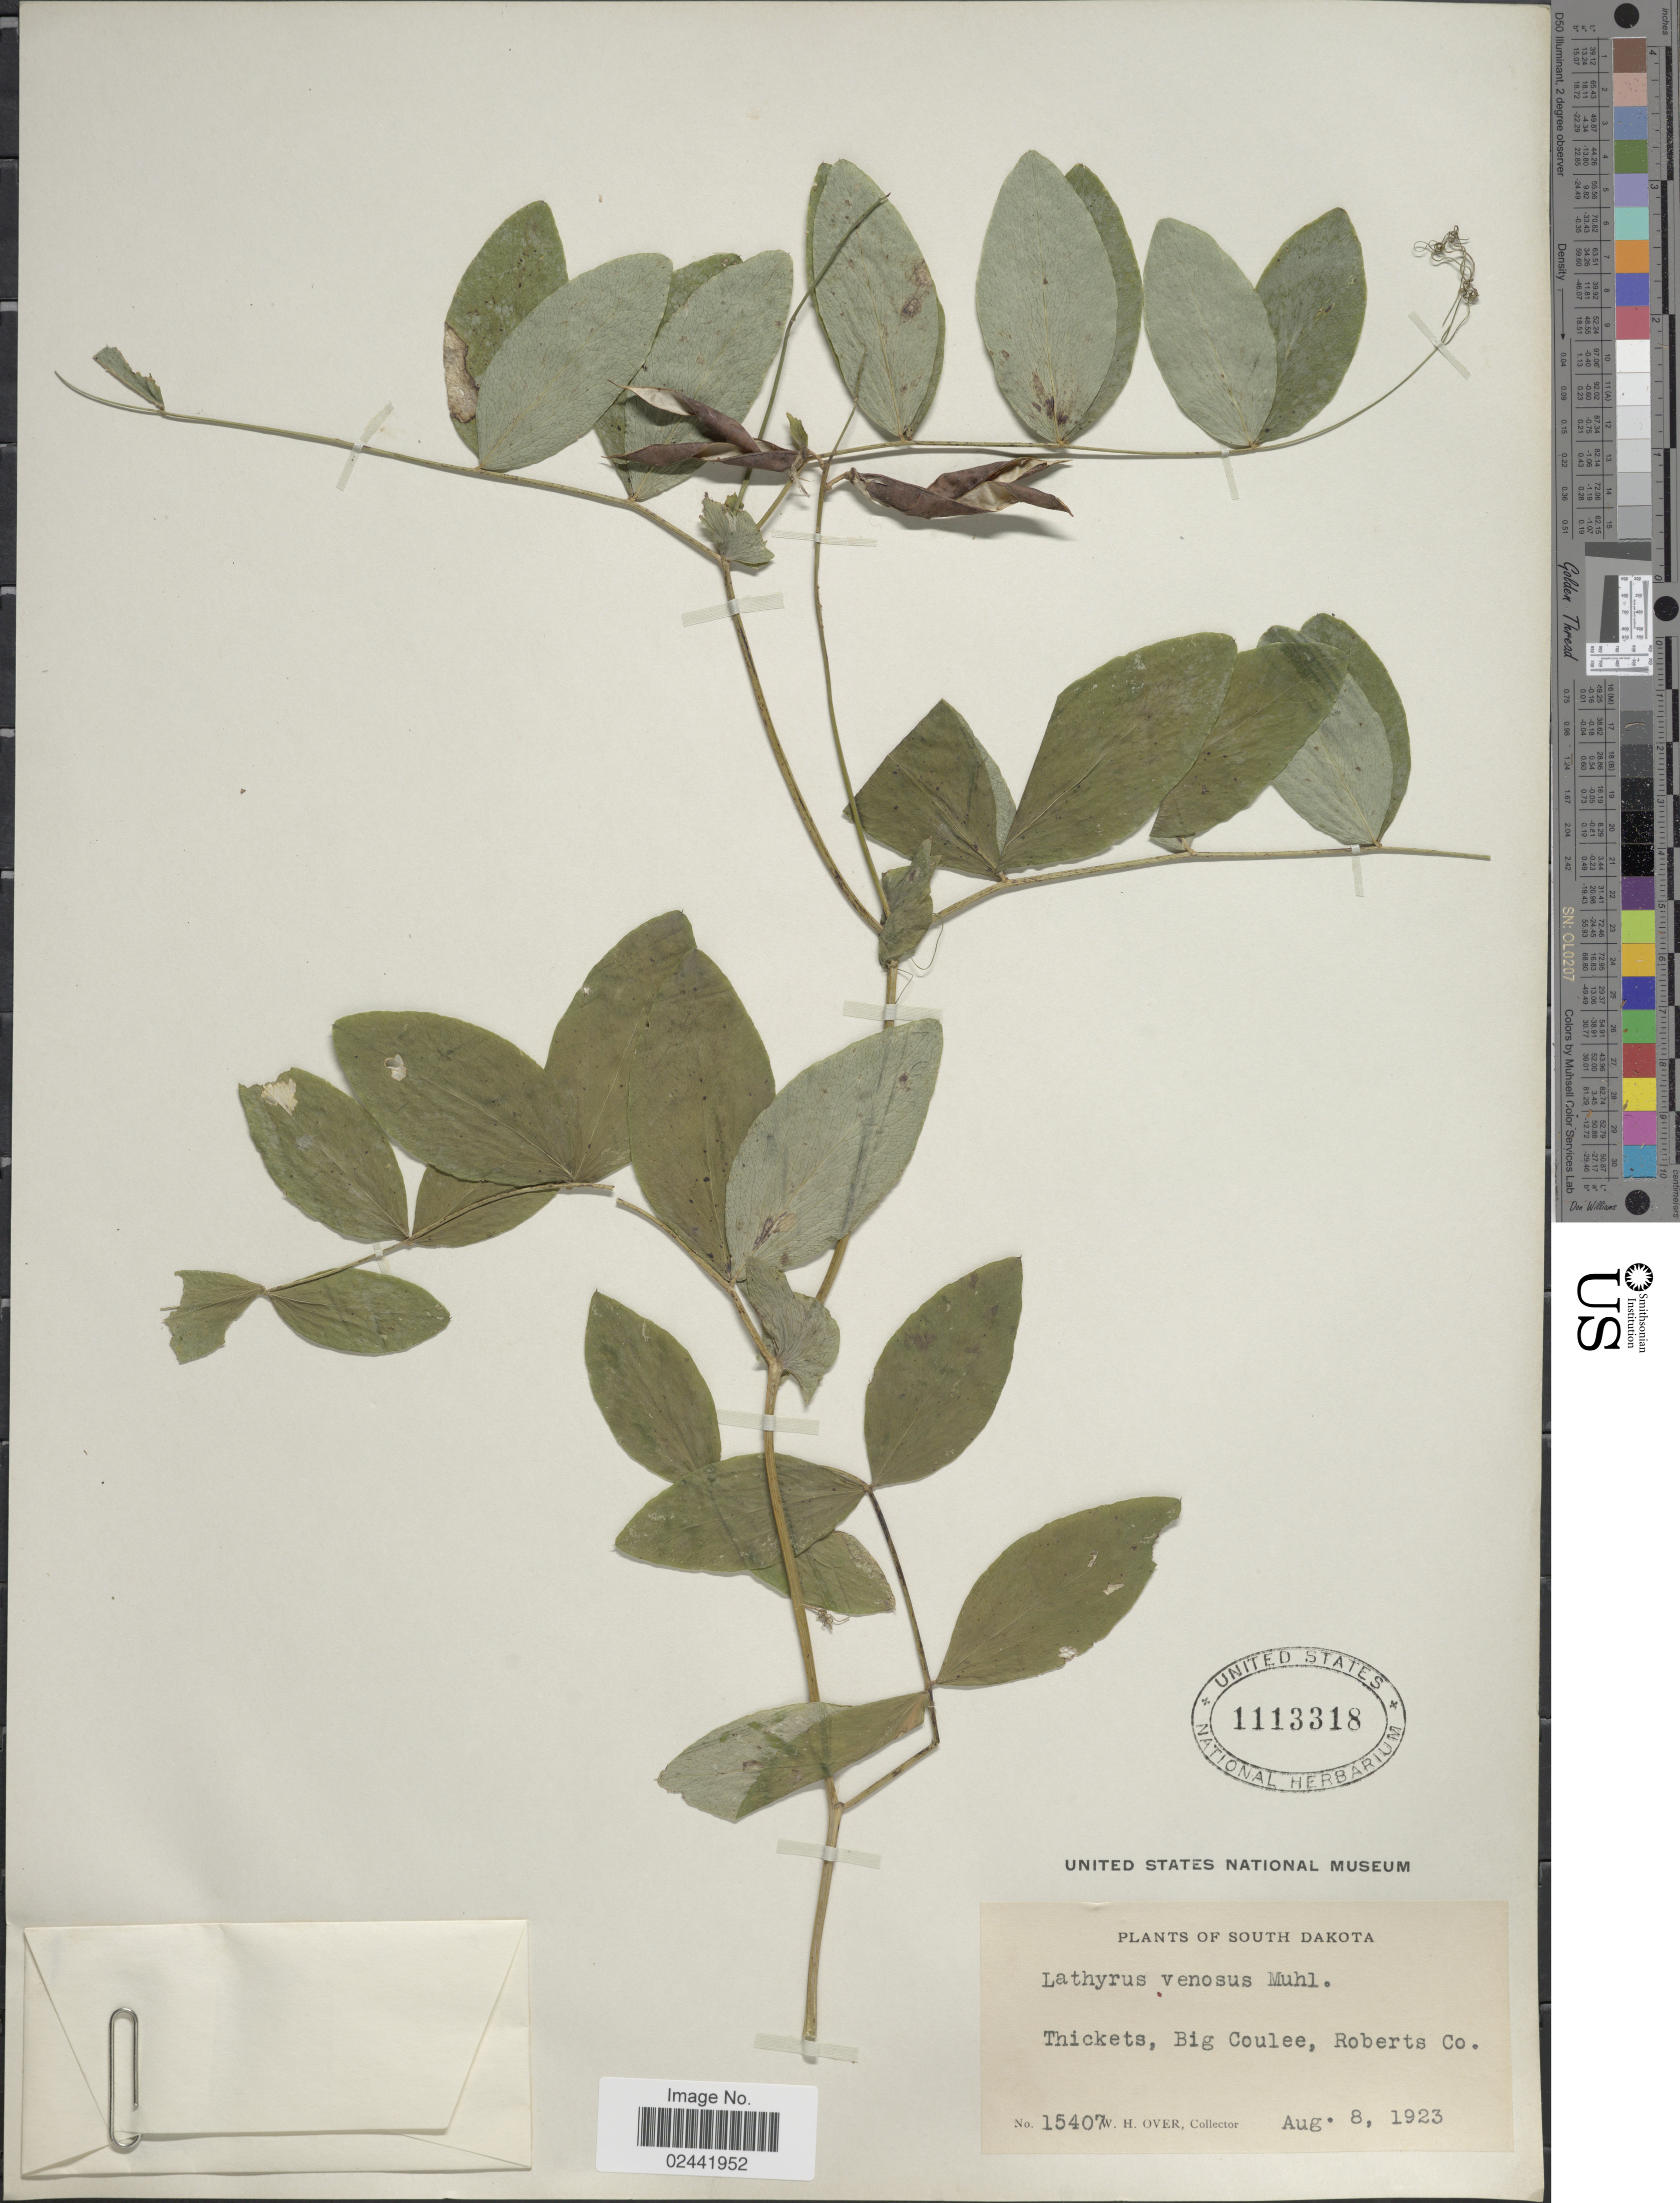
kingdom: Plantae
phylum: Tracheophyta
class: Magnoliopsida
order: Fabales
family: Fabaceae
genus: Lathyrus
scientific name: Lathyrus venosus var. intonsus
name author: Butters & H. St. John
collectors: W. Over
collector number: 15407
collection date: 1923-08-08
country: United States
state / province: South Dakota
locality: Thickets, Big Coulee, Roberts Co.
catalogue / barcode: US 1113318